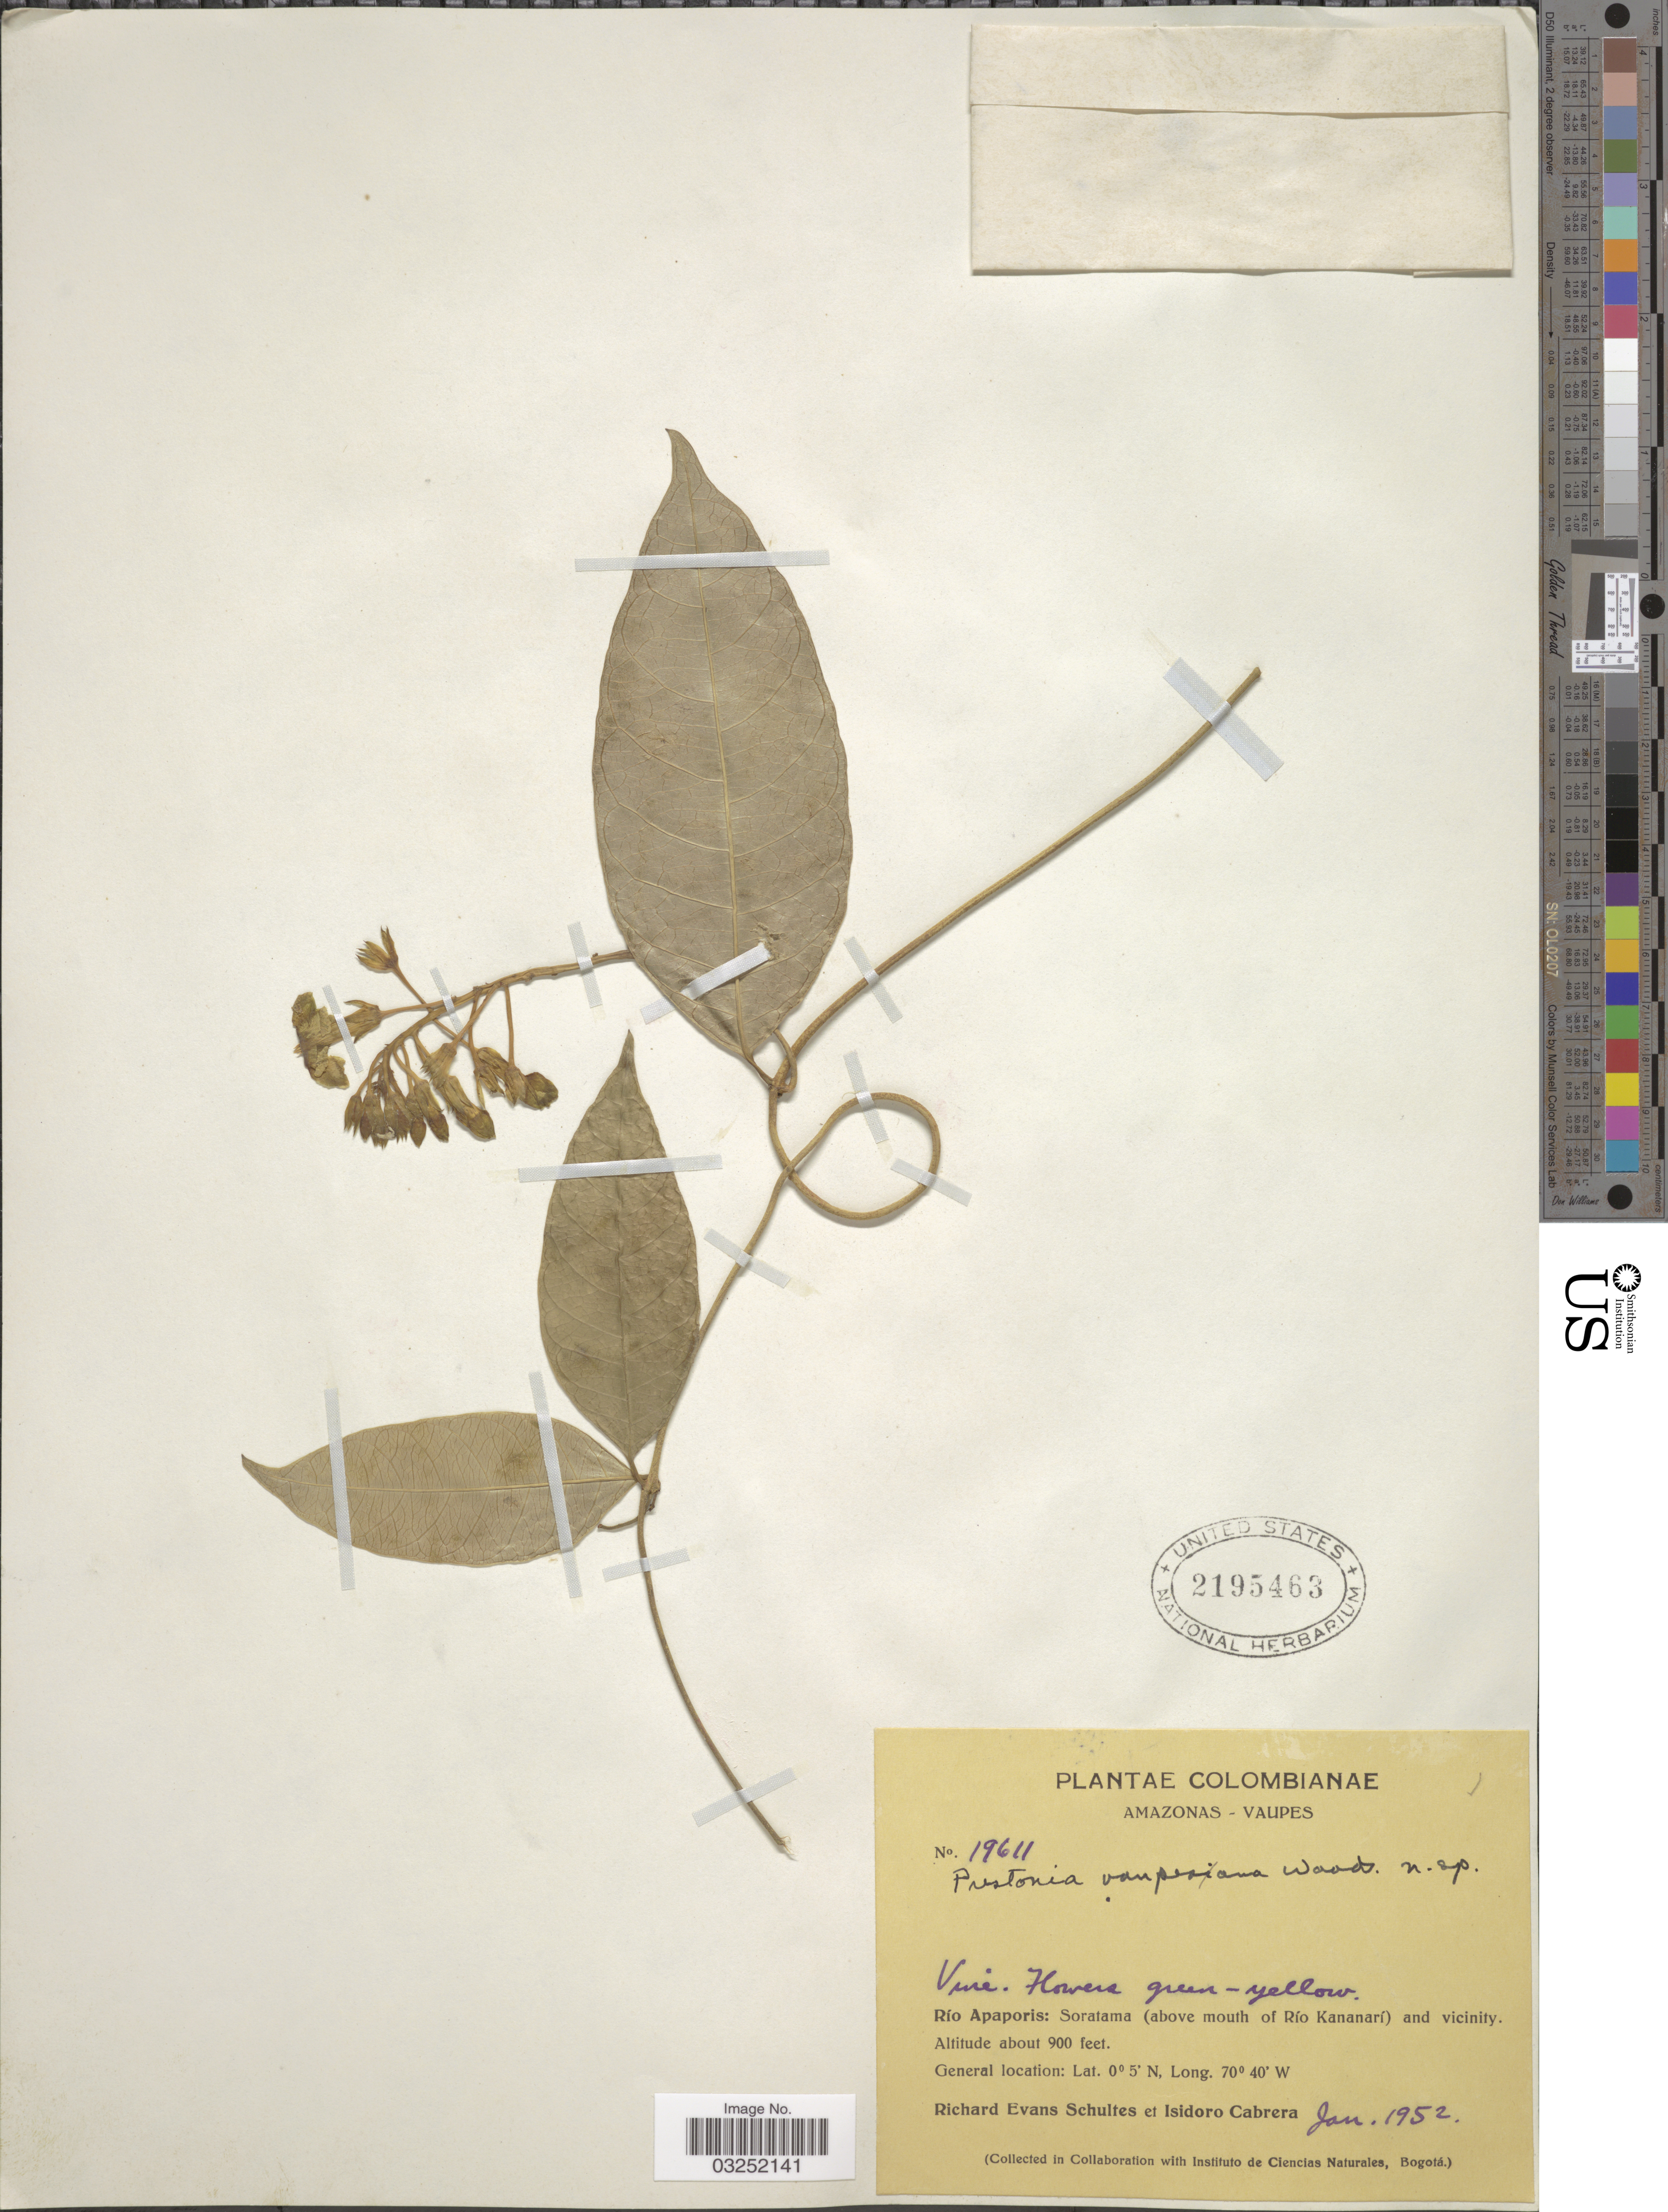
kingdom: Plantae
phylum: Tracheophyta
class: Magnoliopsida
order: Gentianales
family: Apocynaceae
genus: Prestonia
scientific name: Prestonia vaupesana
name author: Woodson in R.E. Schult.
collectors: R. E. Schultes & I. Cabrera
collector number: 19611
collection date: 1952-01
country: Colombia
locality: Amazonas - Vaupes, Río Apaporis: Soratama (above mouth of Río Kananarí) and vicinity.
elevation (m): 274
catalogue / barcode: US 2195463